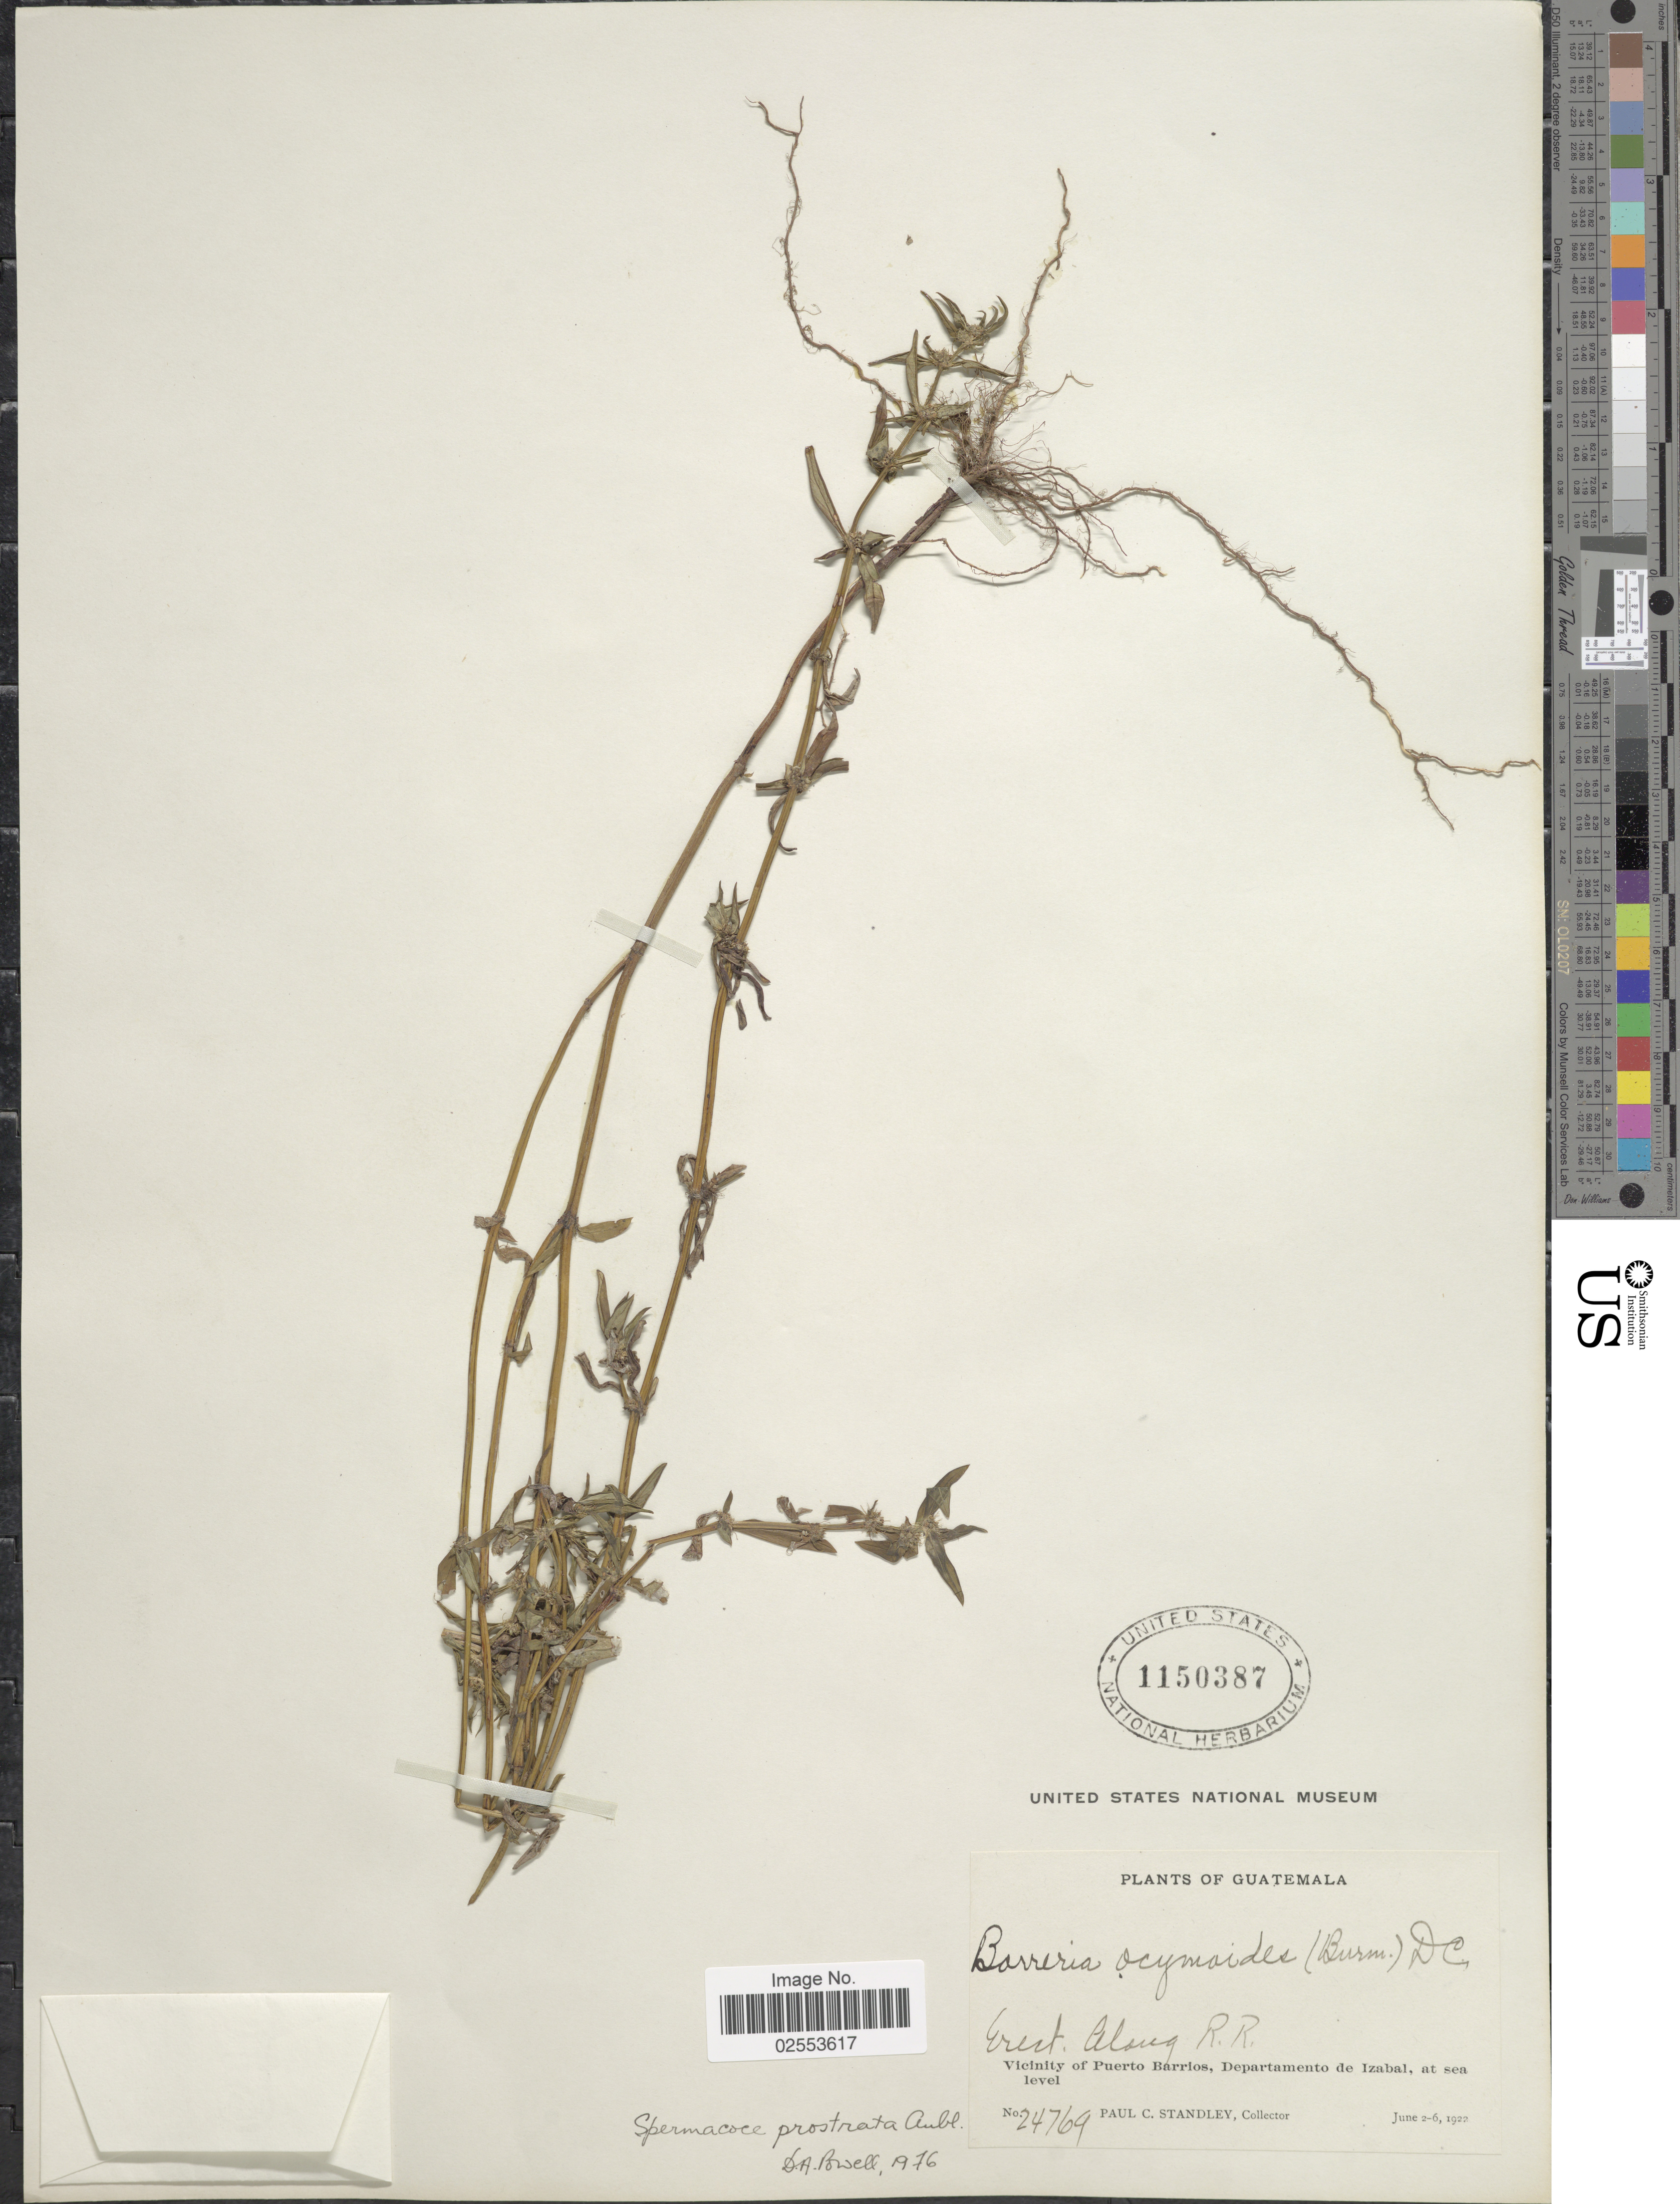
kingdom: Plantae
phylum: Tracheophyta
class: Magnoliopsida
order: Gentianales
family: Rubiaceae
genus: Spermacoce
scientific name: Spermacoce prostrata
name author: Aubl.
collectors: P. C. Standley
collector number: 24769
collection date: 1922-06-02/1922-06-06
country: Guatemala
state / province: Izabal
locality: Vicinity of Puerto Barrios. Along R.R.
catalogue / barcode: US 1150387